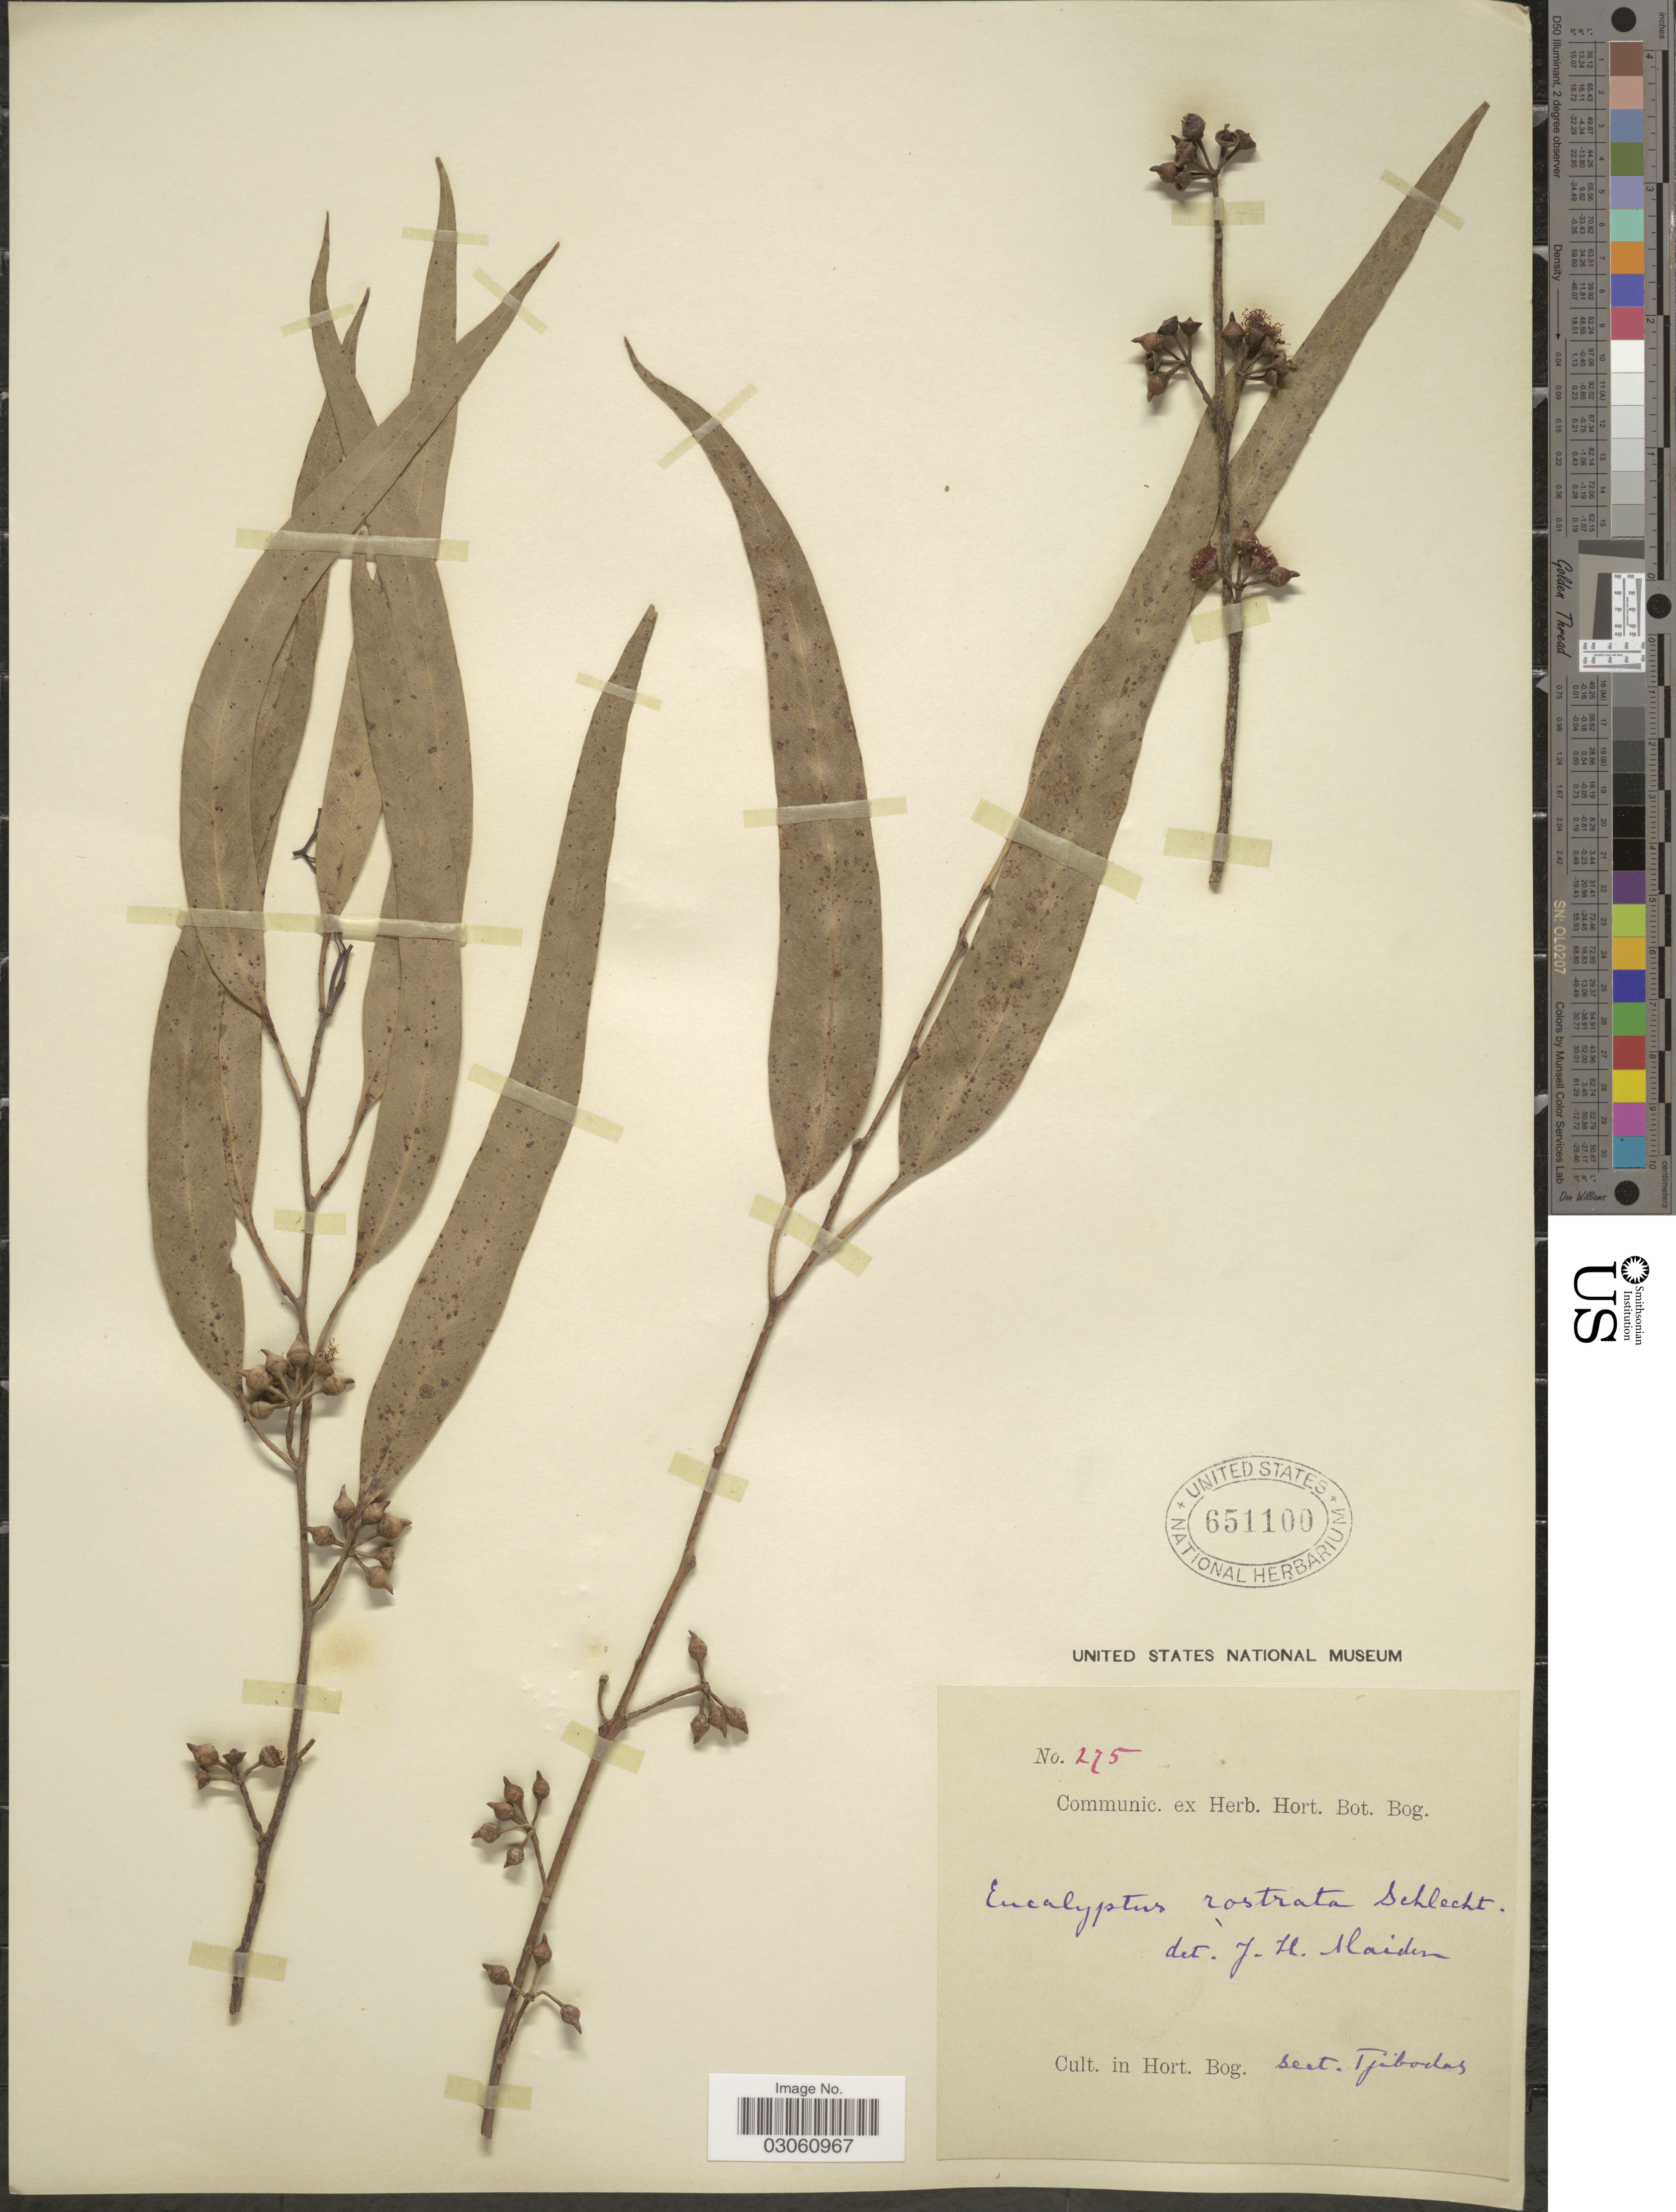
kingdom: Plantae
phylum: Tracheophyta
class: Magnoliopsida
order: Myrtales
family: Myrtaceae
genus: Eucalyptus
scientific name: Eucalyptus camaldulensis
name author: Dehnh.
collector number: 275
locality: Cult. in Hort. Bog., sect. Tjibodas.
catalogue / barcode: US 651100